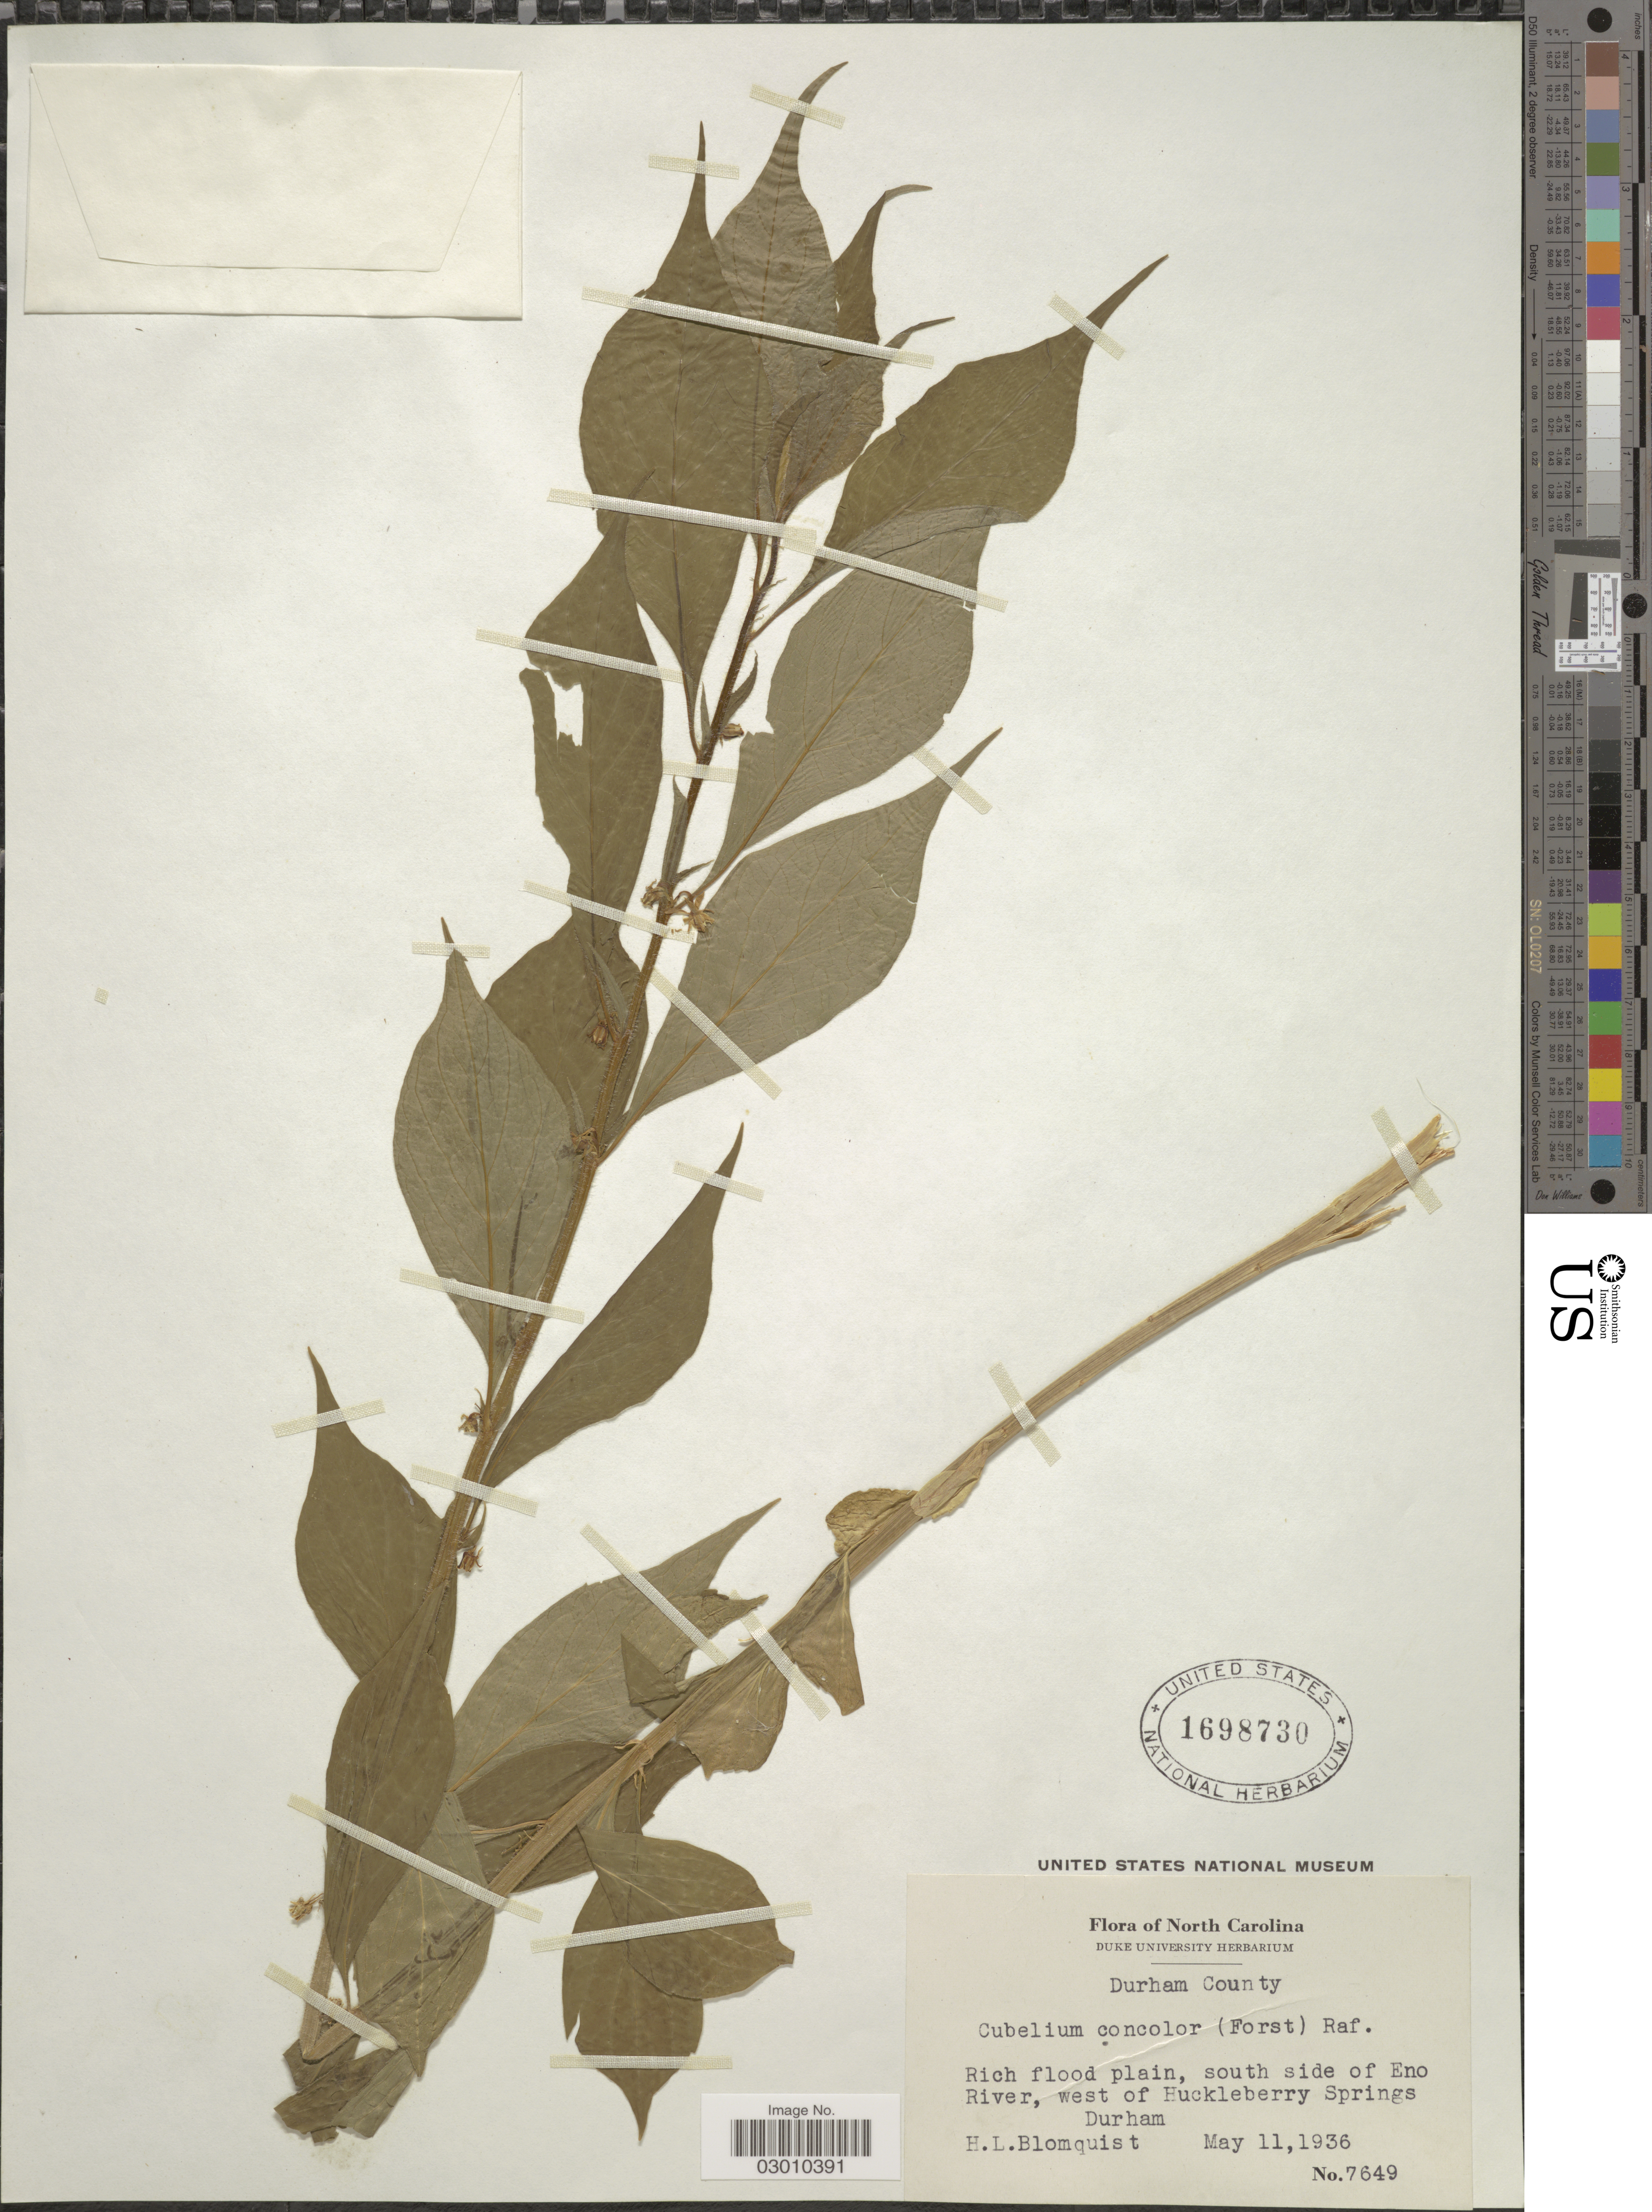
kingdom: Plantae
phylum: Tracheophyta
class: Magnoliopsida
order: Malpighiales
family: Violaceae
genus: Cubelium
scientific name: Cubelium concolor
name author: (T.F. Forst.) Raf. ex Britton & A. Br.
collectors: H. Blomquist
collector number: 7649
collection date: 1936-05-11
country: United States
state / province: North Carolina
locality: South side of Eno River, west of Huckleberry Springs, Durham.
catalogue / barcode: US 1698730